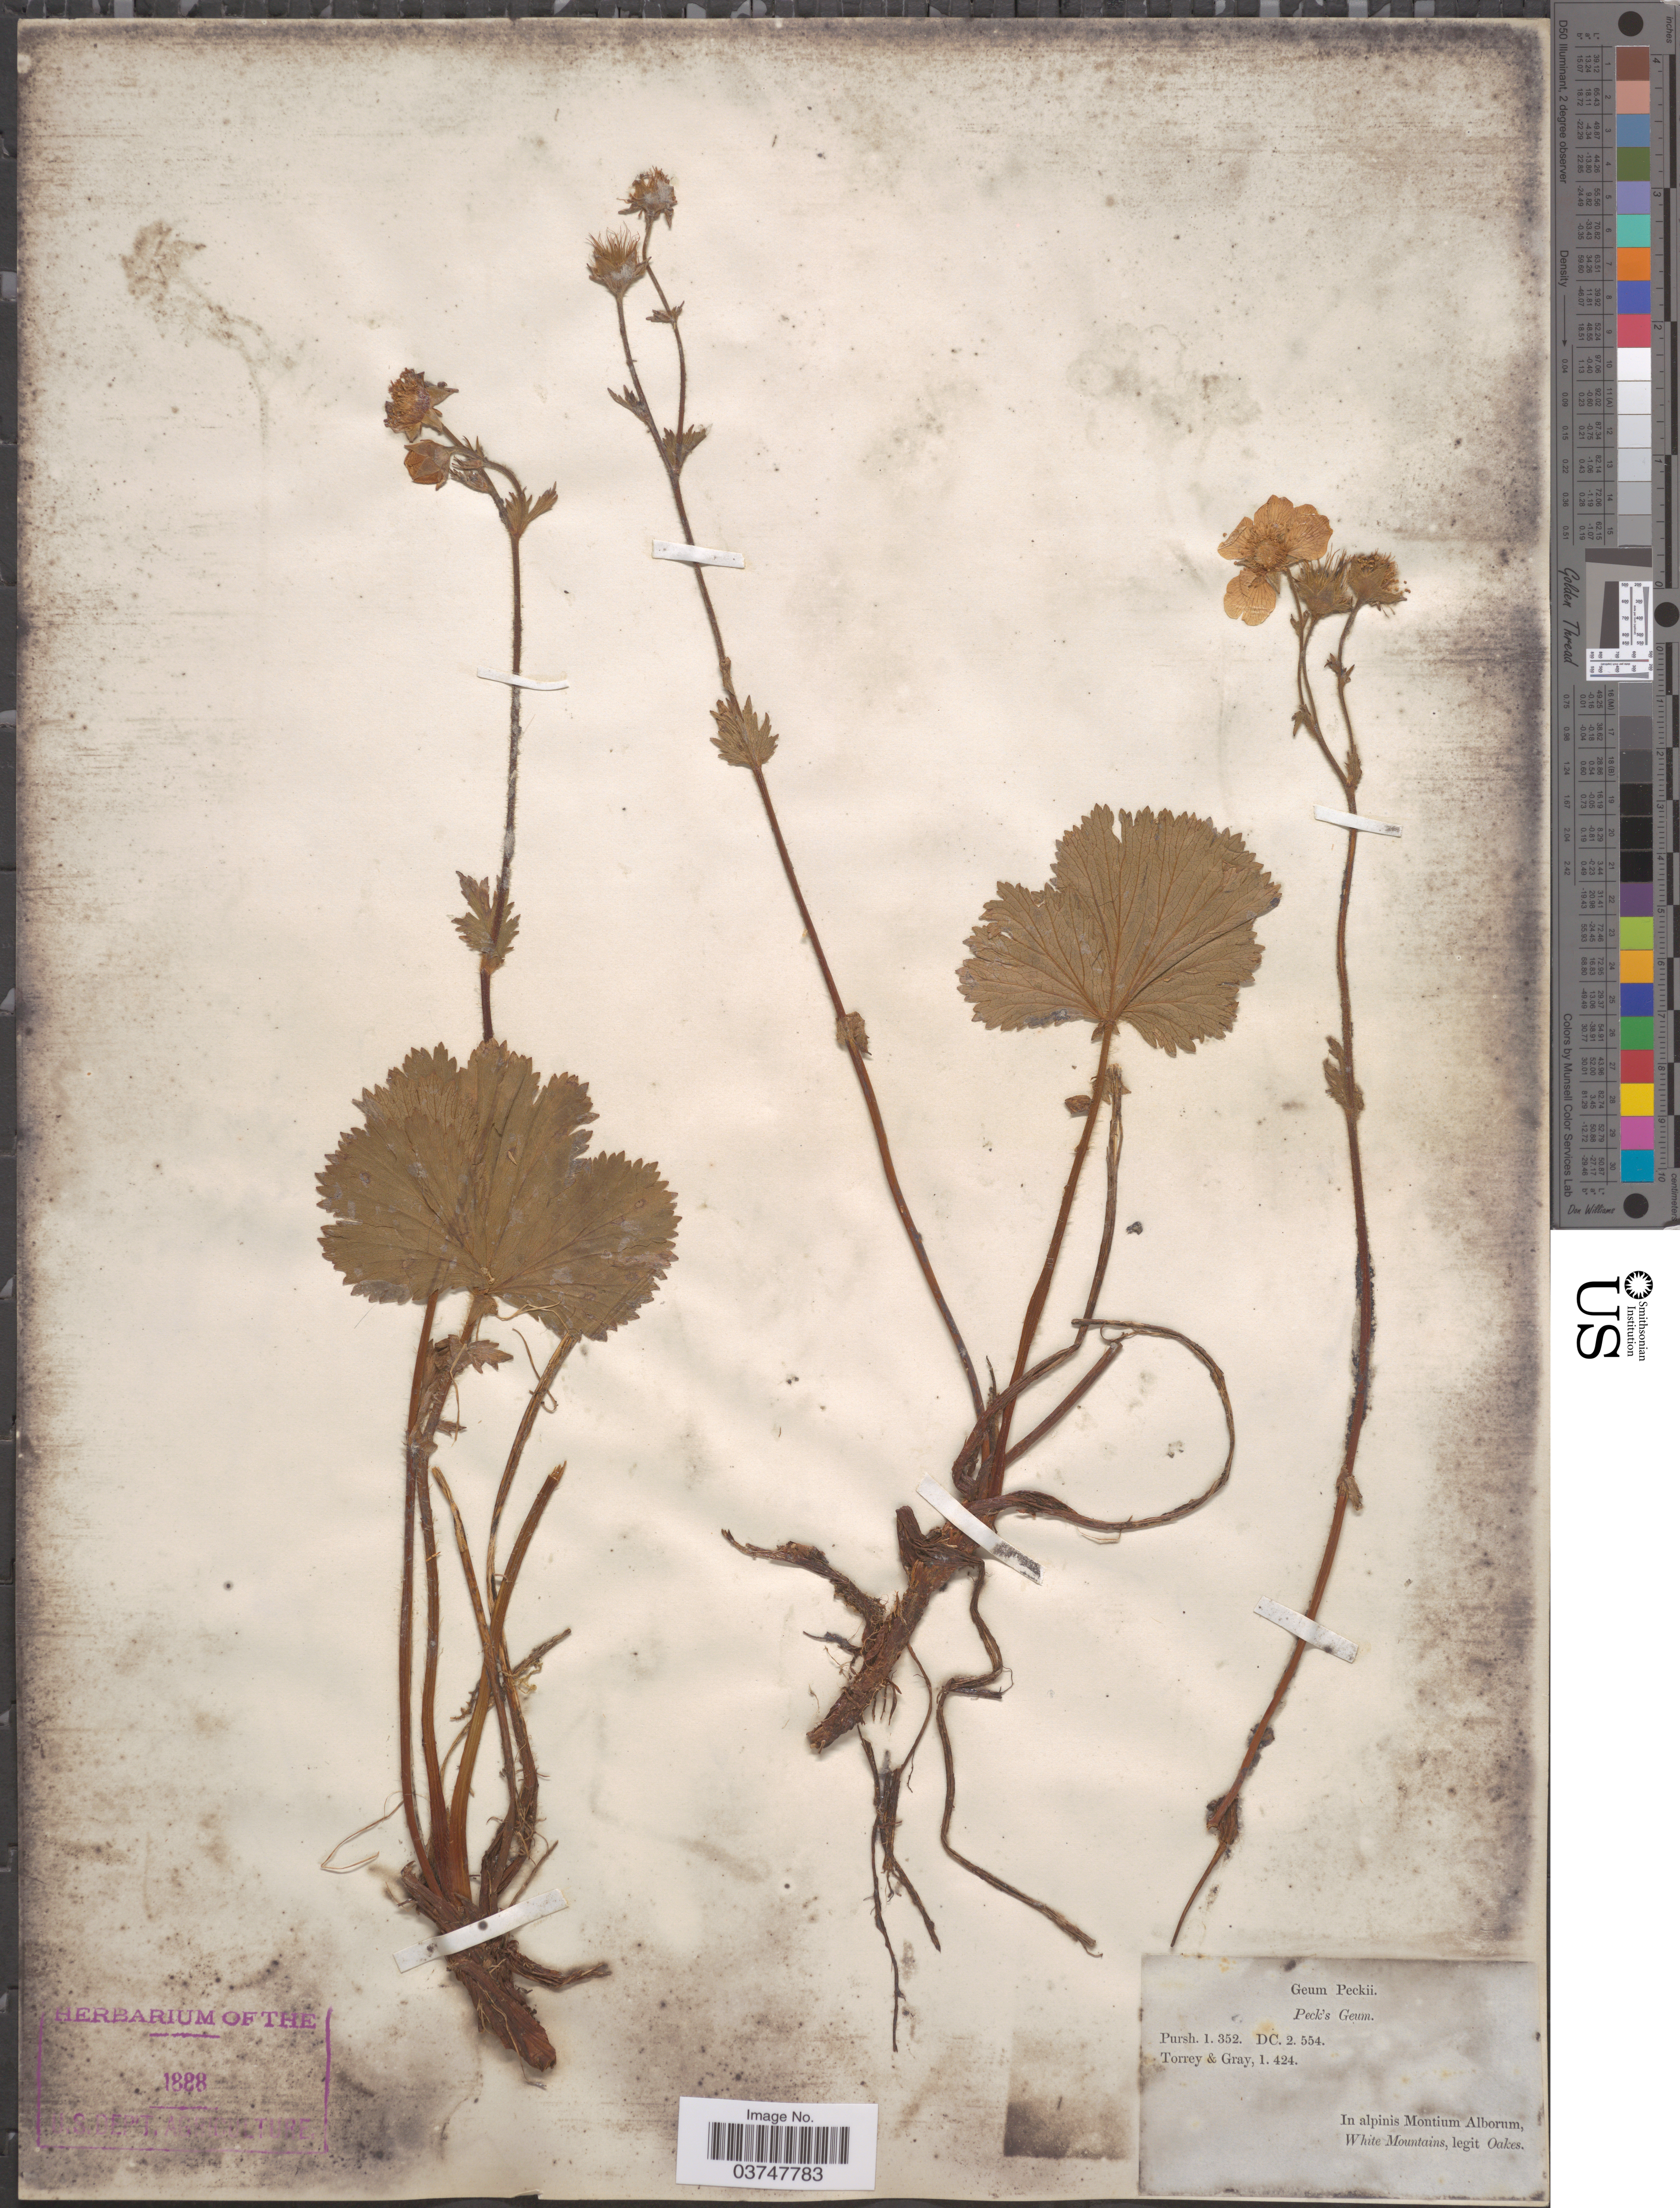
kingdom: Plantae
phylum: Tracheophyta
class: Magnoliopsida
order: Rosales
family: Rosaceae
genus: Geum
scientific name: Geum peckii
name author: Pursh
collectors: -. Oakes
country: United States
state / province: New Hampshire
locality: In alpinis Montium Alborum, White Mountains.